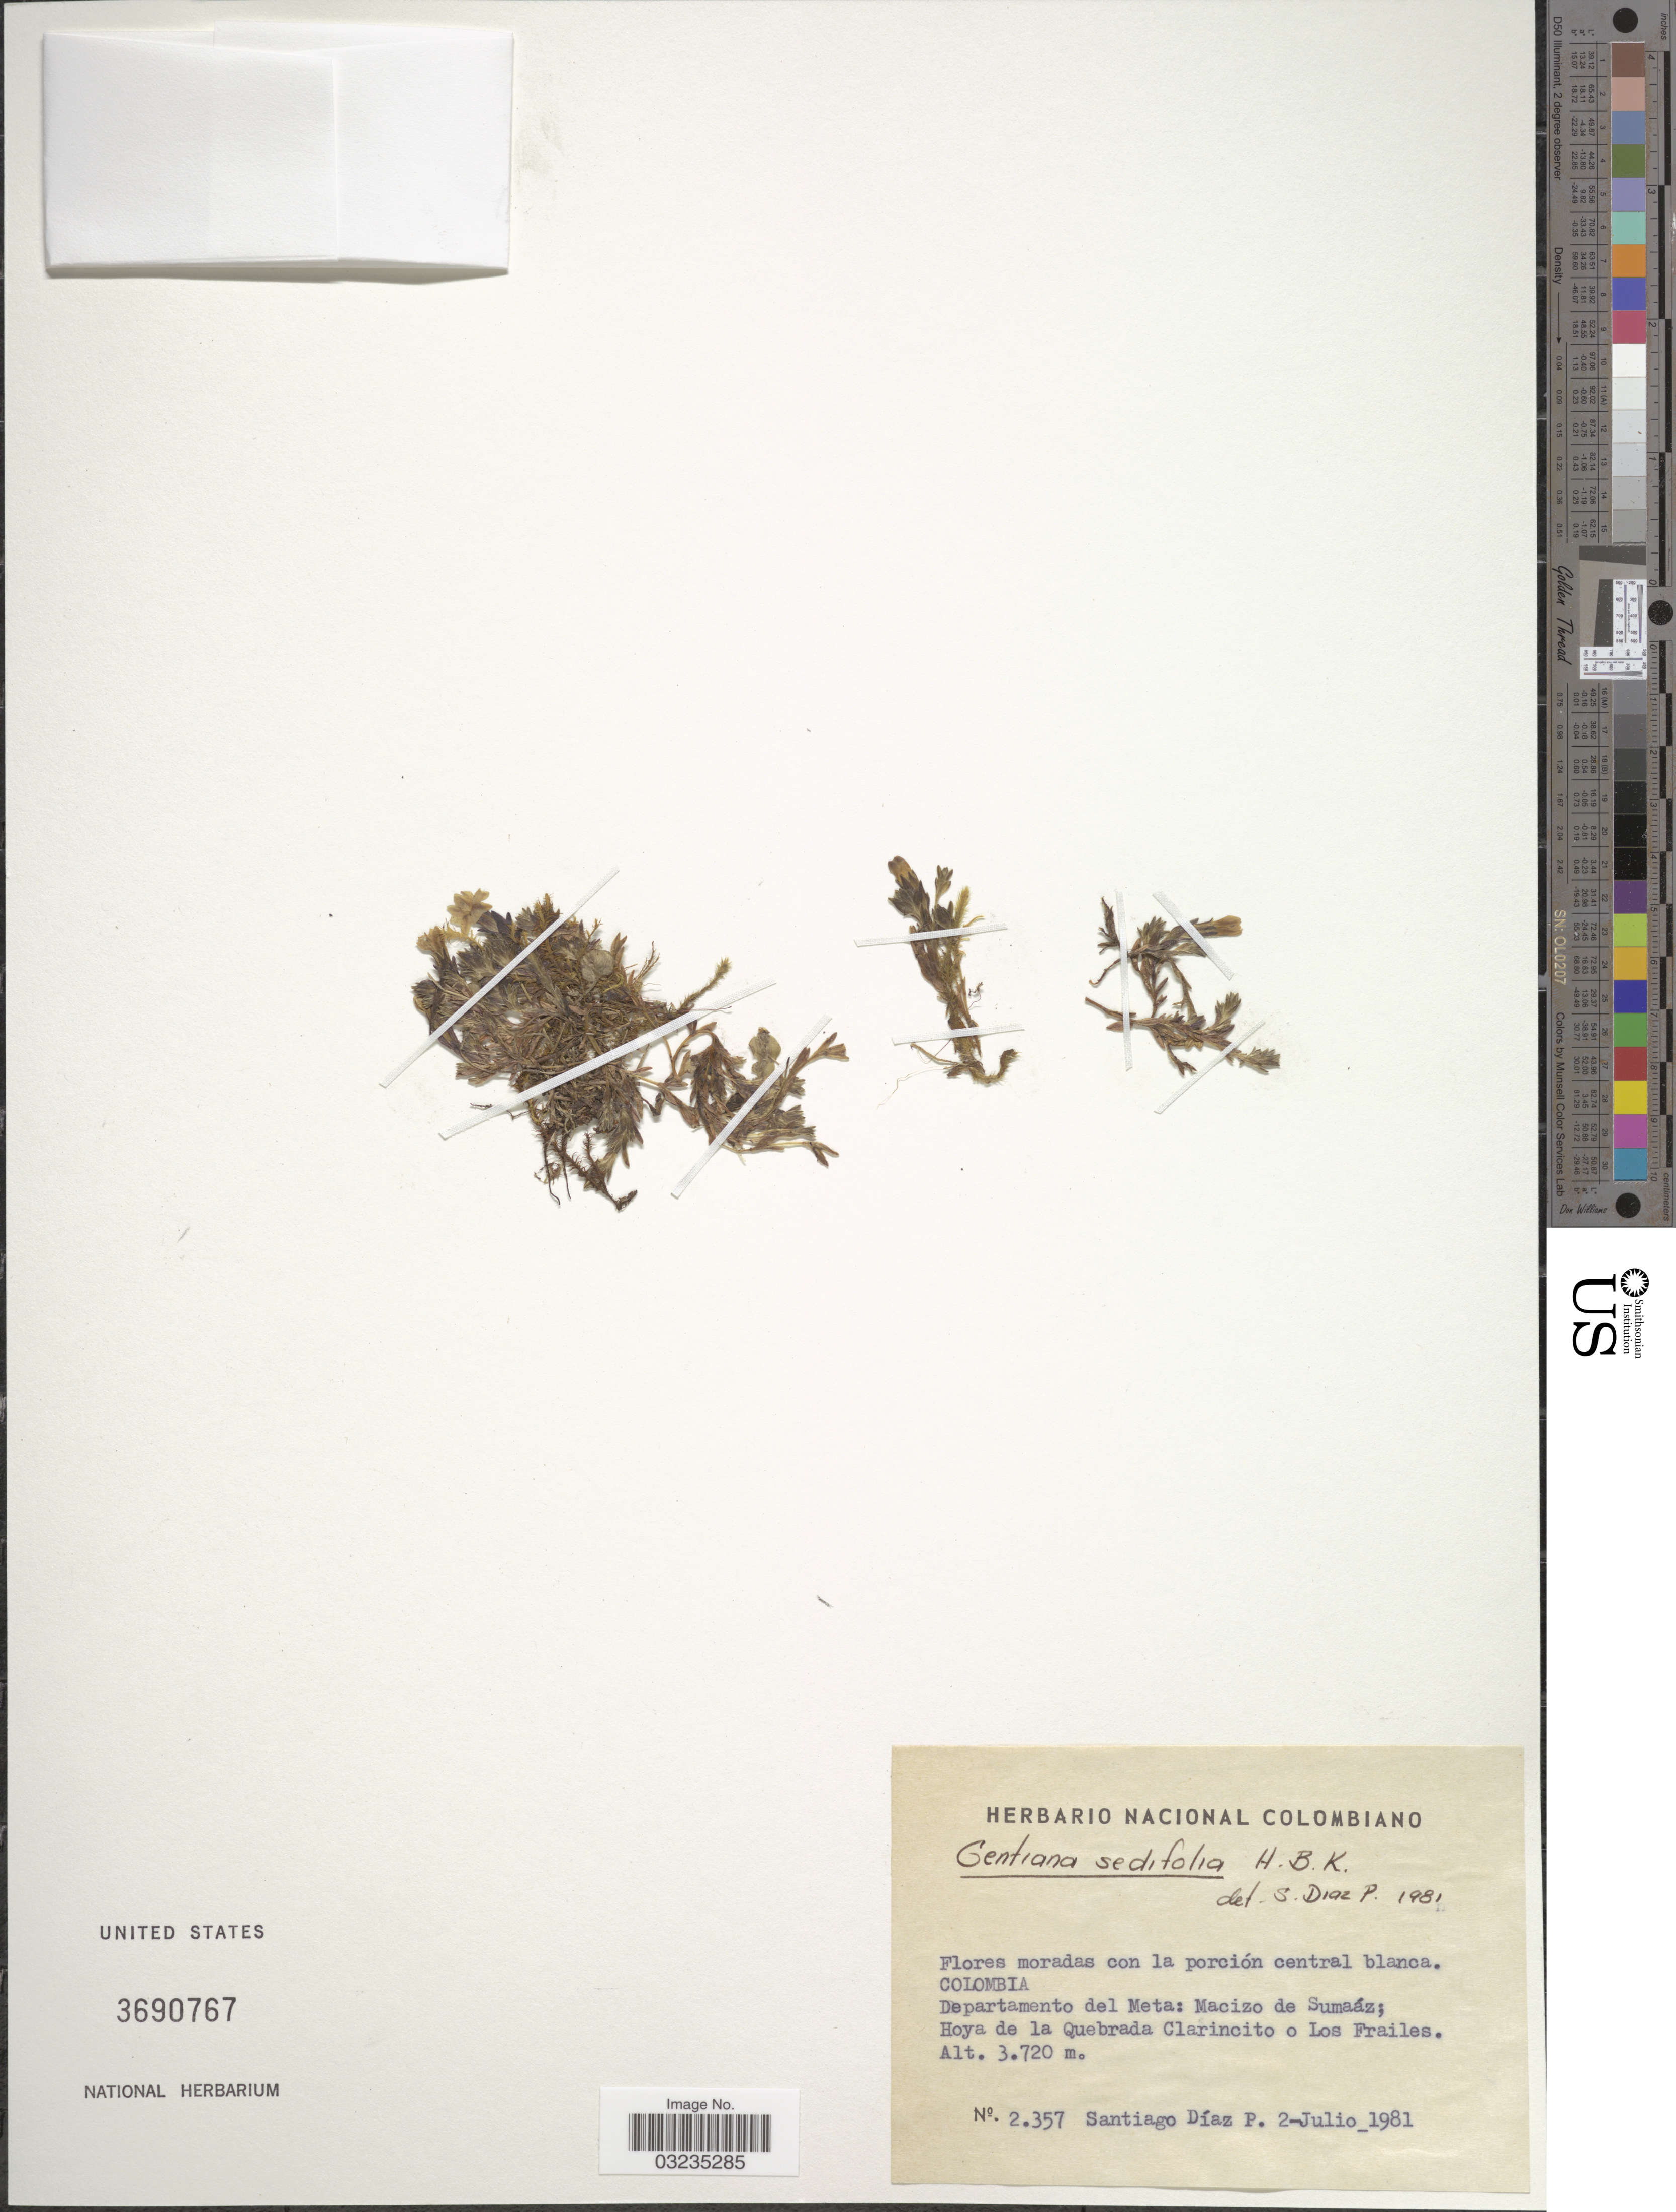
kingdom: Plantae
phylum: Tracheophyta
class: Magnoliopsida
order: Gentianales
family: Gentianaceae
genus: Gentiana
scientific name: Gentiana sedifolia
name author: Kunth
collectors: S. Diaz Piedrahita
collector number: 2357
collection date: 1981-07-02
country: Colombia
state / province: Meta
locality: Departamento del Meta: Macizo de Sumaáz; Hoya de la Quebrada Clarincito o Los Frailes.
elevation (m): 3720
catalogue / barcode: US 3690767